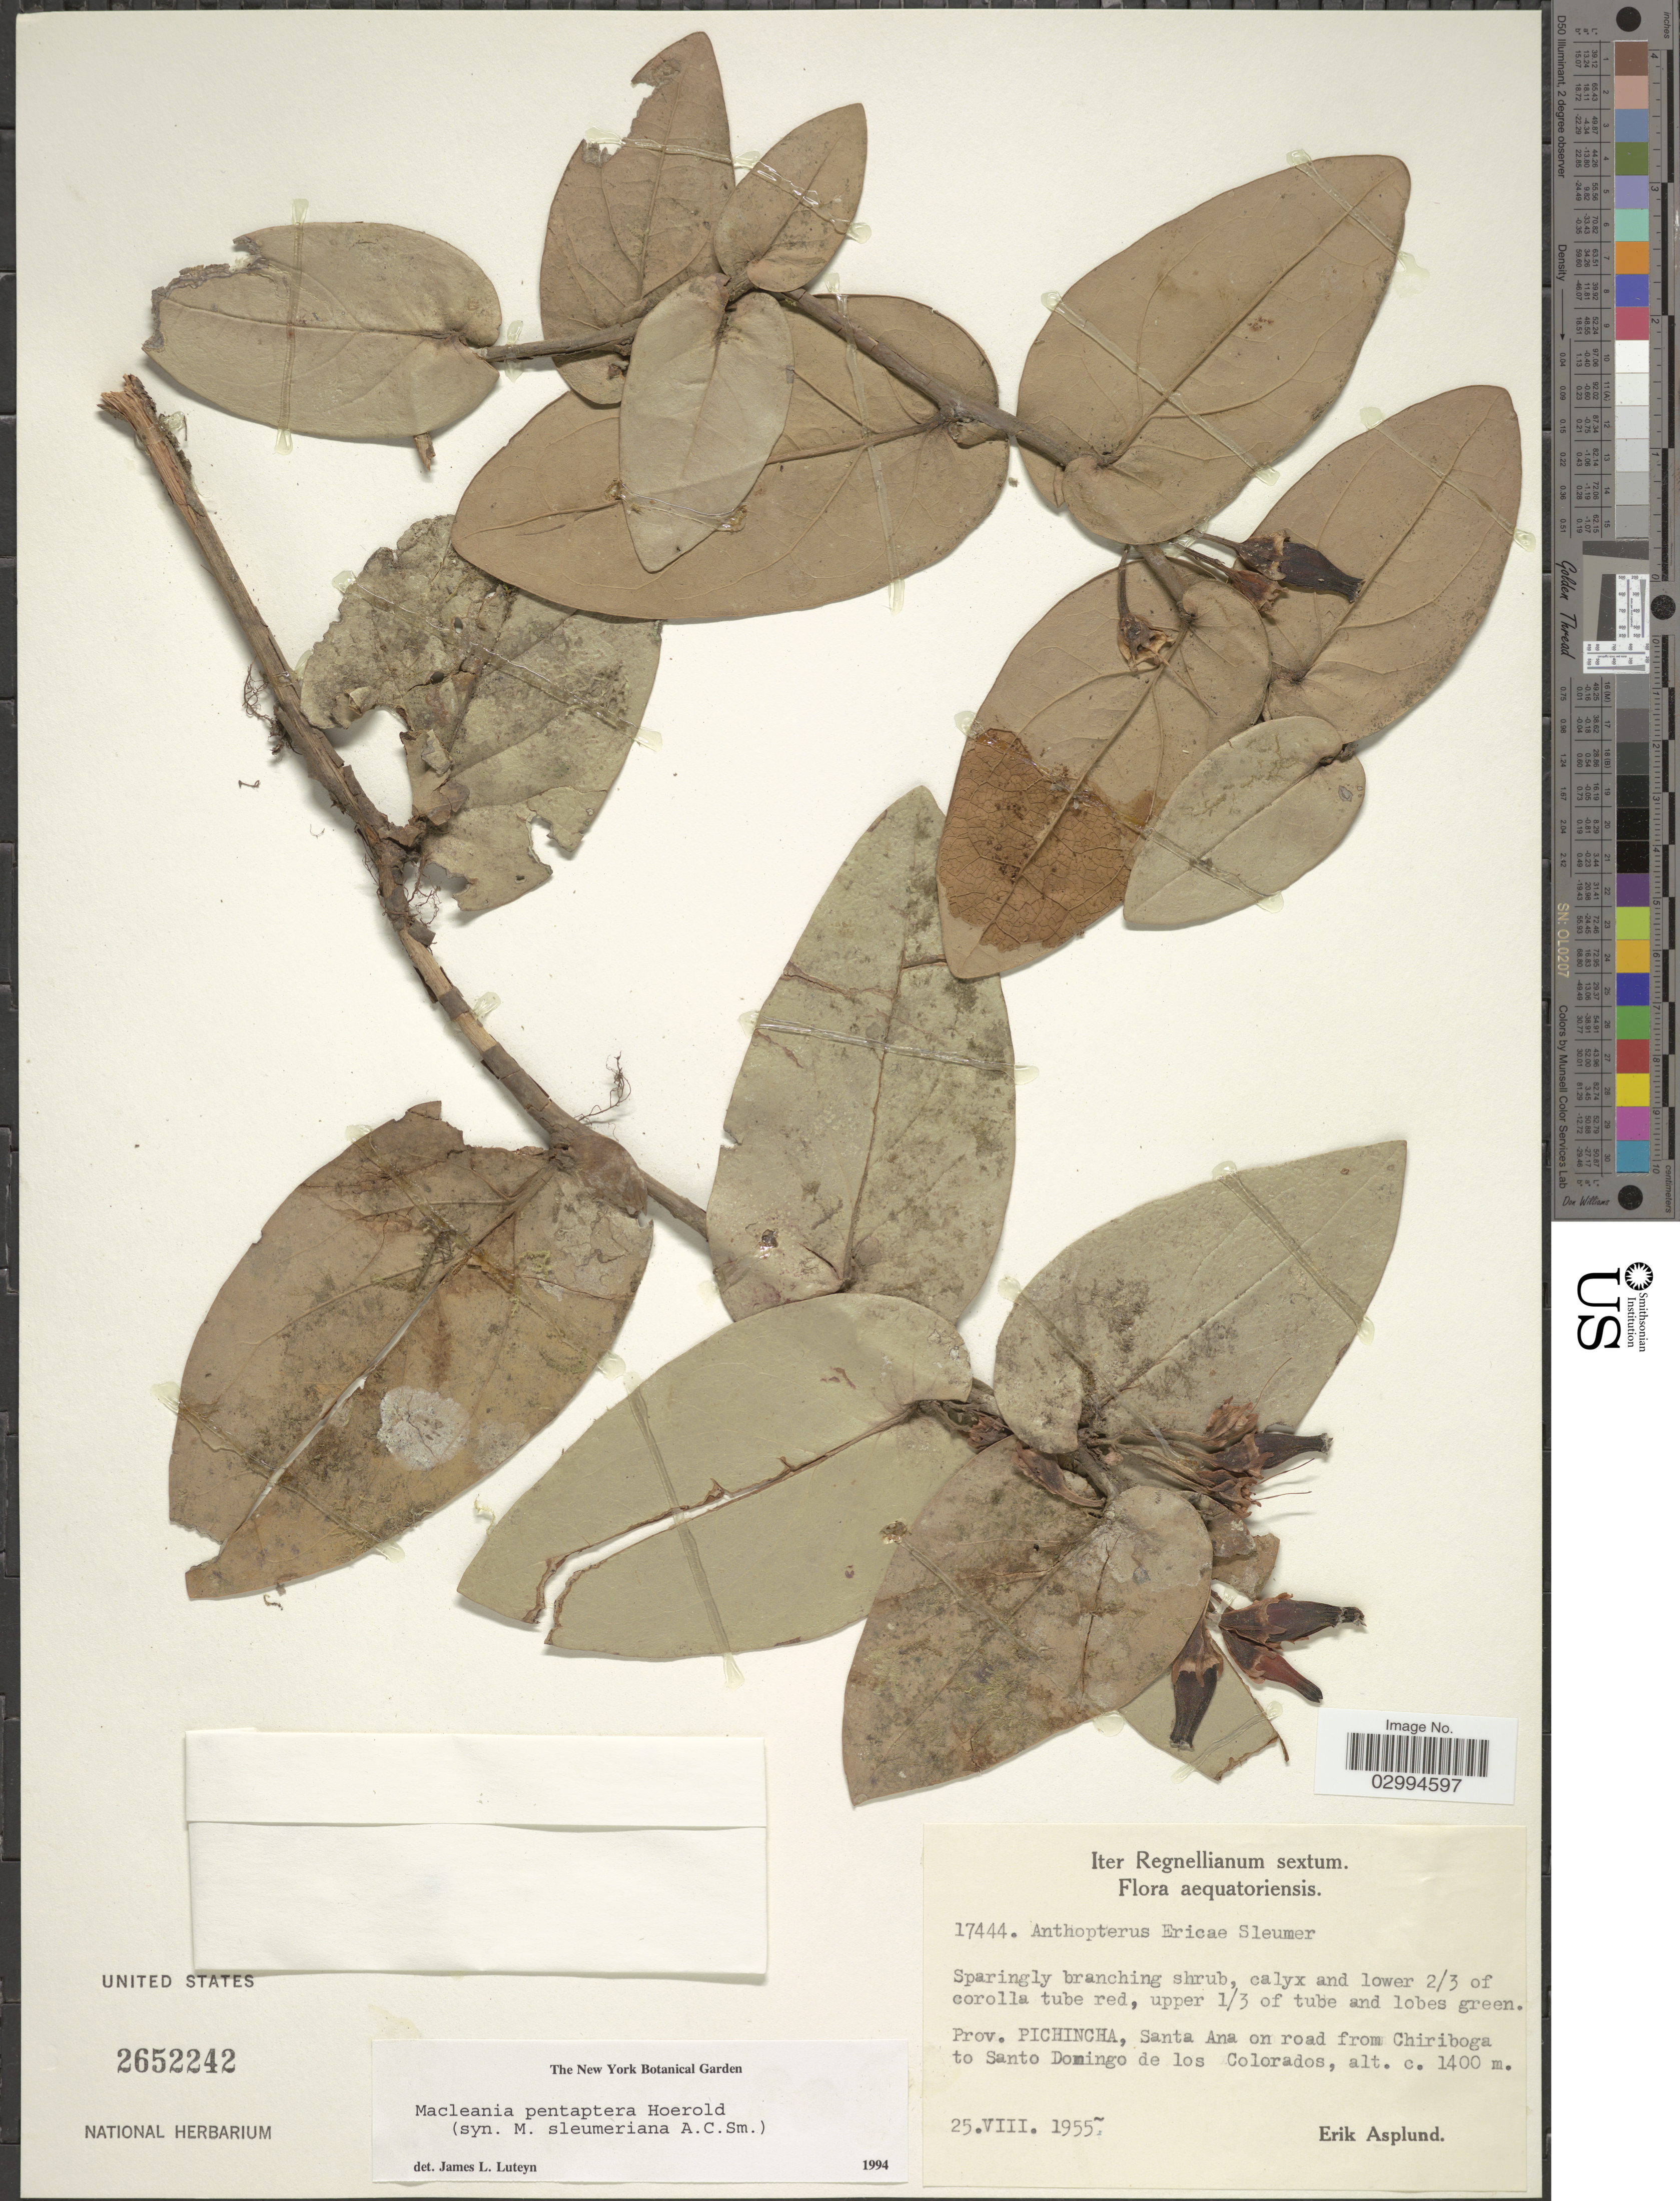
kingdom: Plantae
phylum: Tracheophyta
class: Magnoliopsida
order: Ericales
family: Ericaceae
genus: Macleania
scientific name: Macleania pentaptera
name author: Hoerold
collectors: E. Asplund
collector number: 17444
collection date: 1955-08-25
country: Ecuador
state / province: Pichincha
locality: Santa Ana on road from Chiriboga to Santo Domingo de los Colorados.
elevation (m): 1400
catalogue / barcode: US 2652242